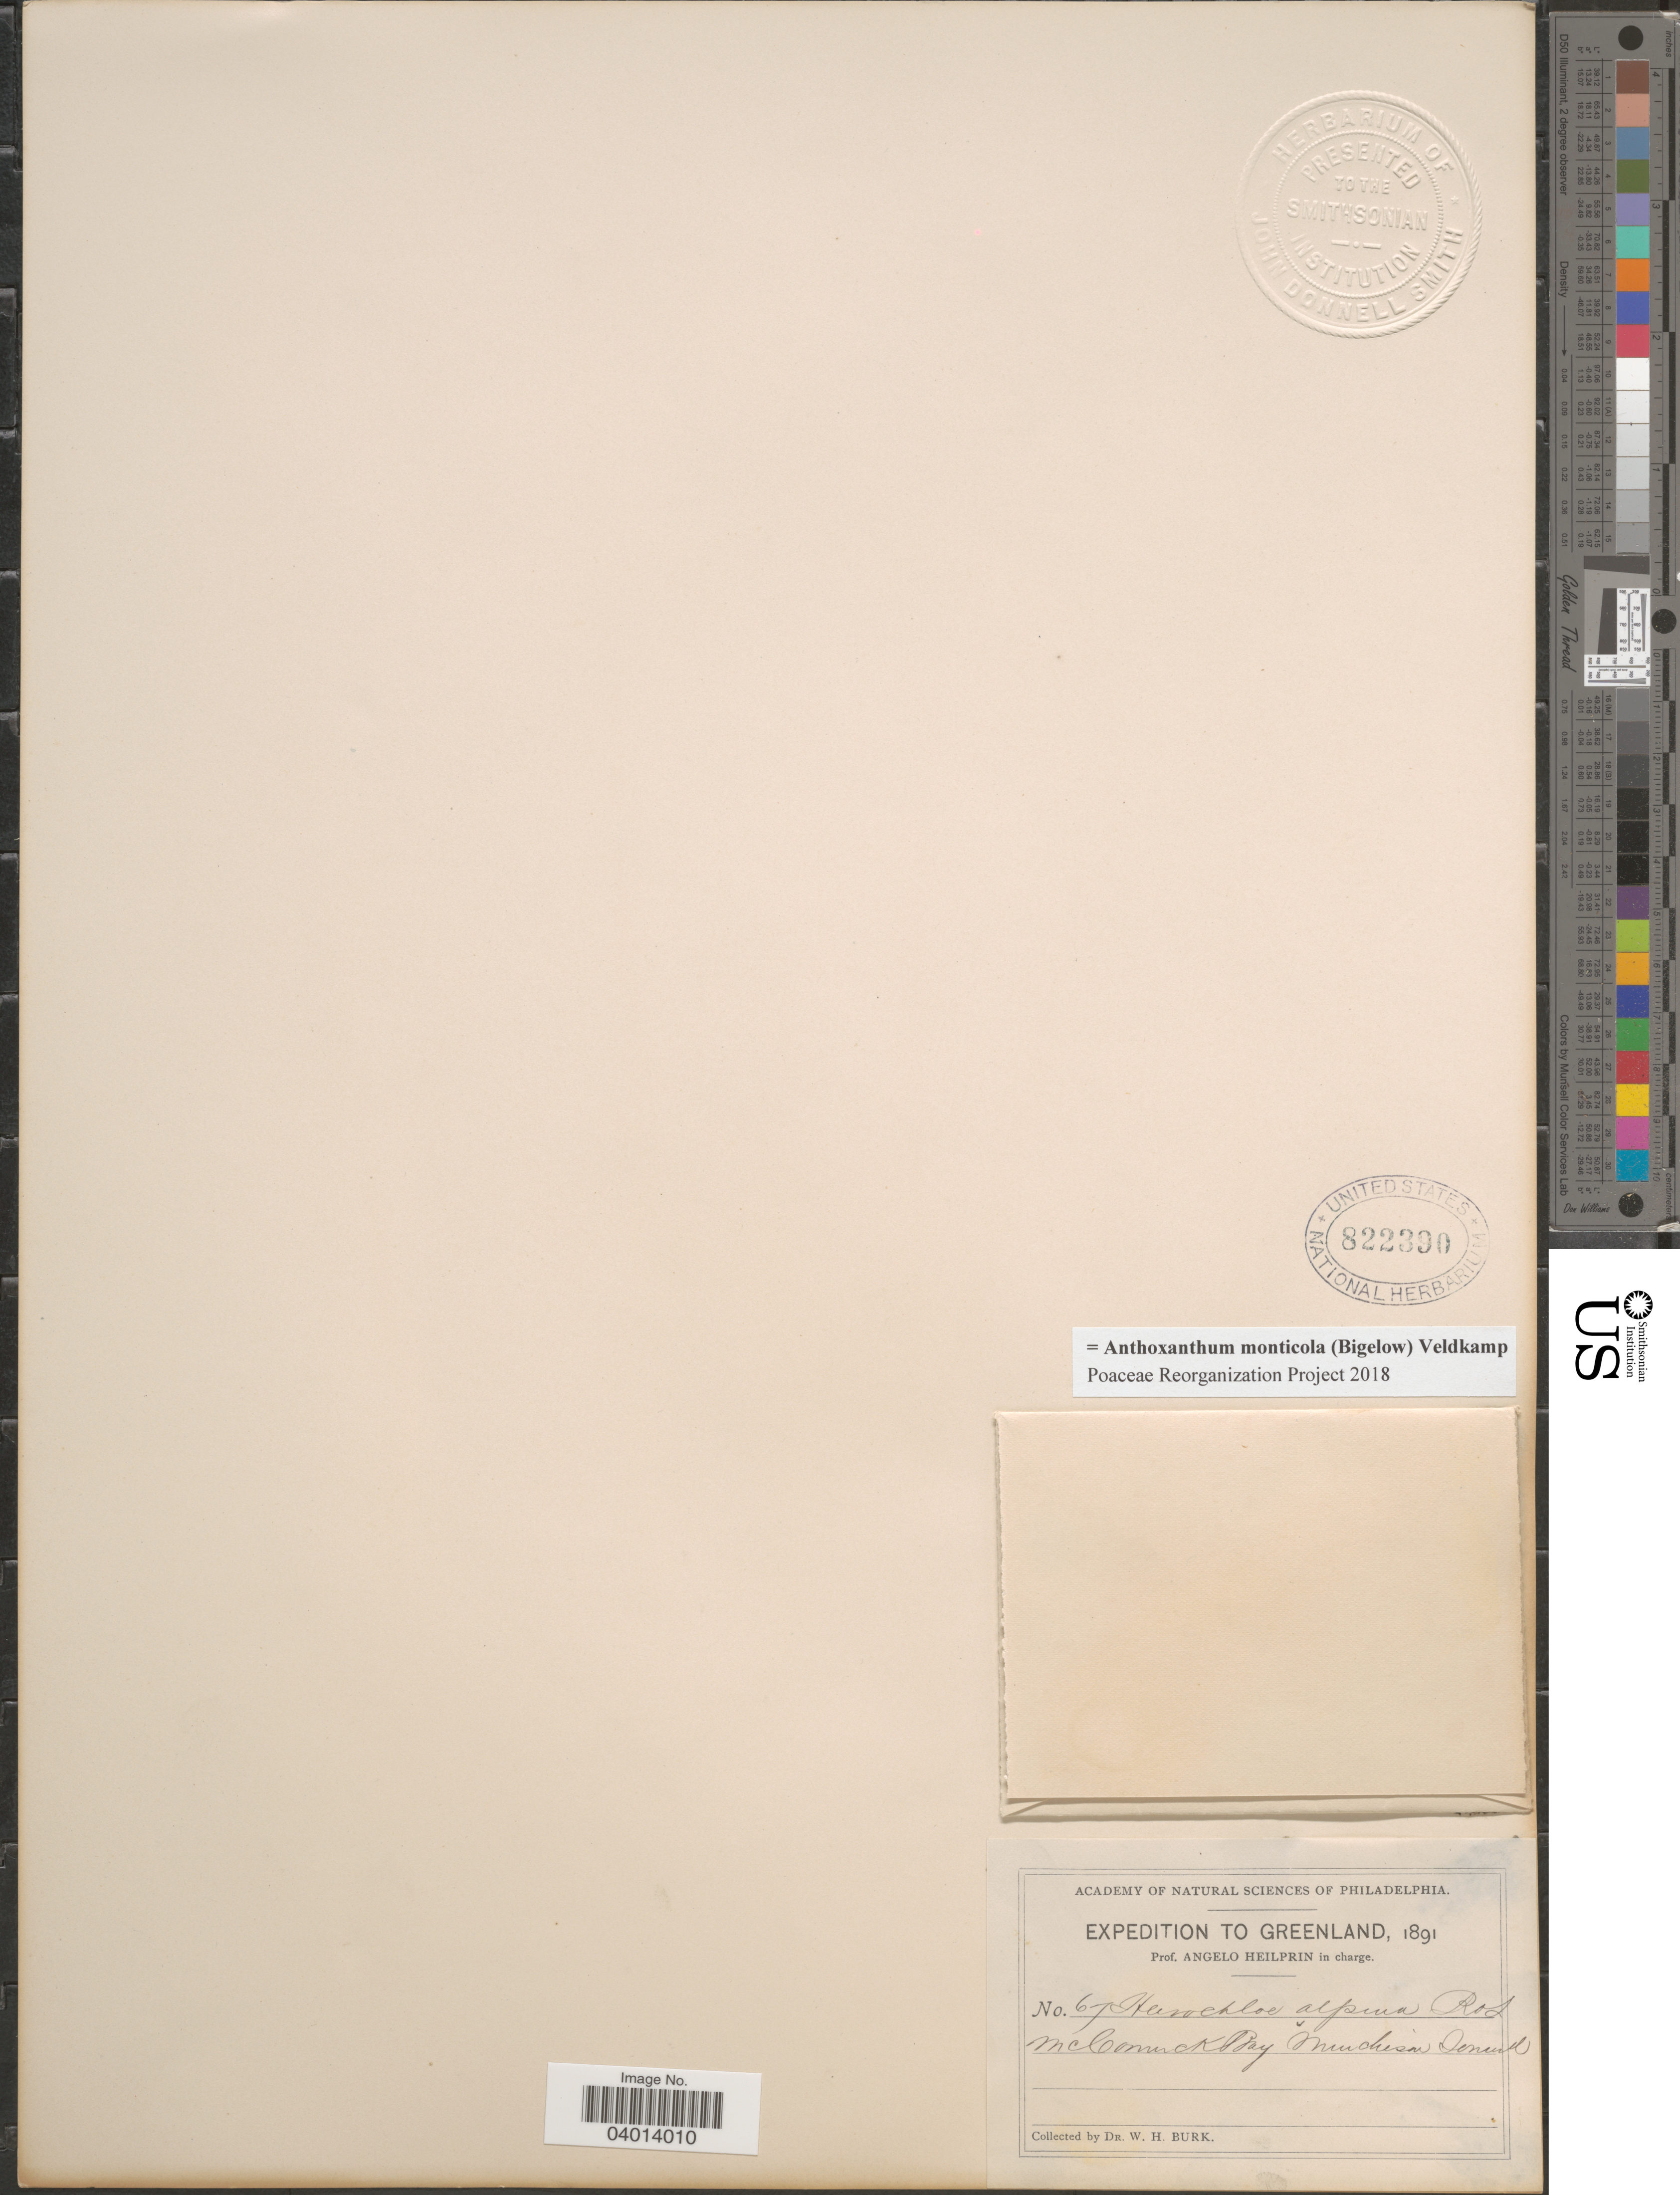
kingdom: Plantae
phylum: Tracheophyta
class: Liliopsida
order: Poales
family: Poaceae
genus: Anthoxanthum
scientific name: Anthoxanthum monticola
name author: (Bigelow) Veldkamp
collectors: W. Burk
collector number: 67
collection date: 1891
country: Greenland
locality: McCormick Bay Murchison Sound.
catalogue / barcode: US 822390